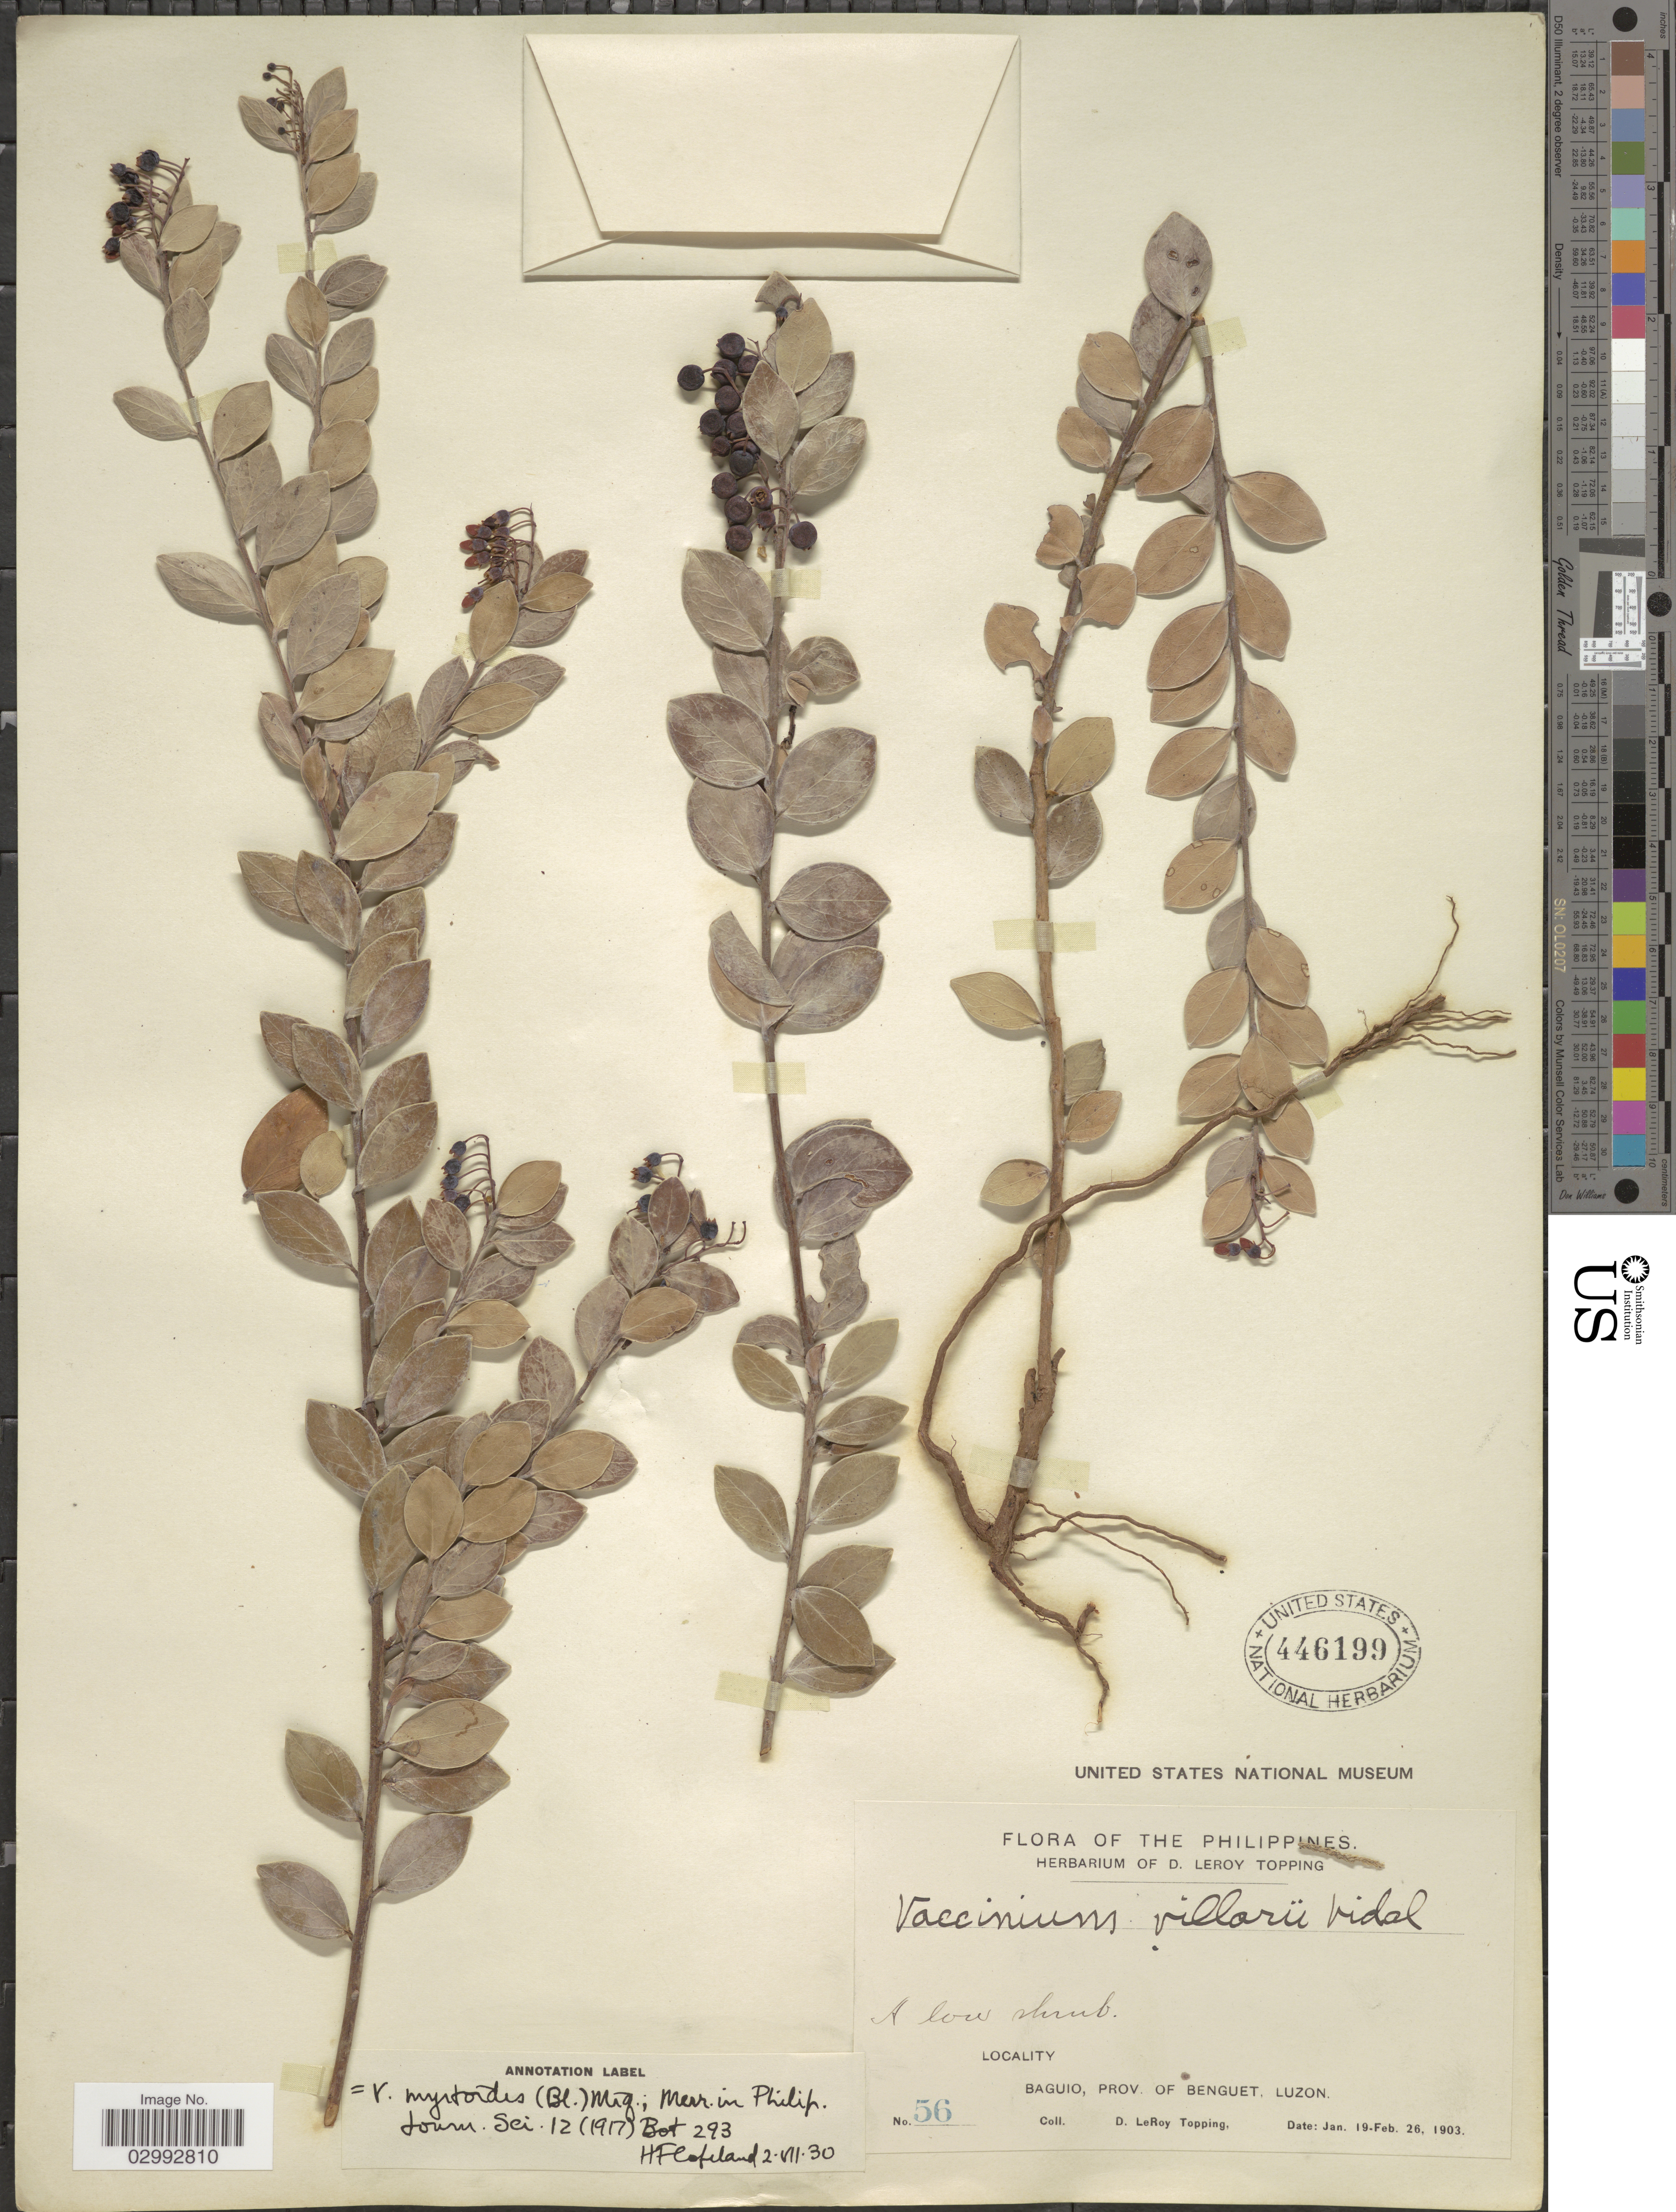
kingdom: Plantae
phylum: Tracheophyta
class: Magnoliopsida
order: Ericales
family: Ericaceae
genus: Vaccinium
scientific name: Vaccinium myrtoides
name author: Miq.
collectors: D. L. Topping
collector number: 56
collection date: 1903-01-19/1903-02-26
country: Philippines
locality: Baguio, Prov. of Benguet, Luzon.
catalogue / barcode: US 446199